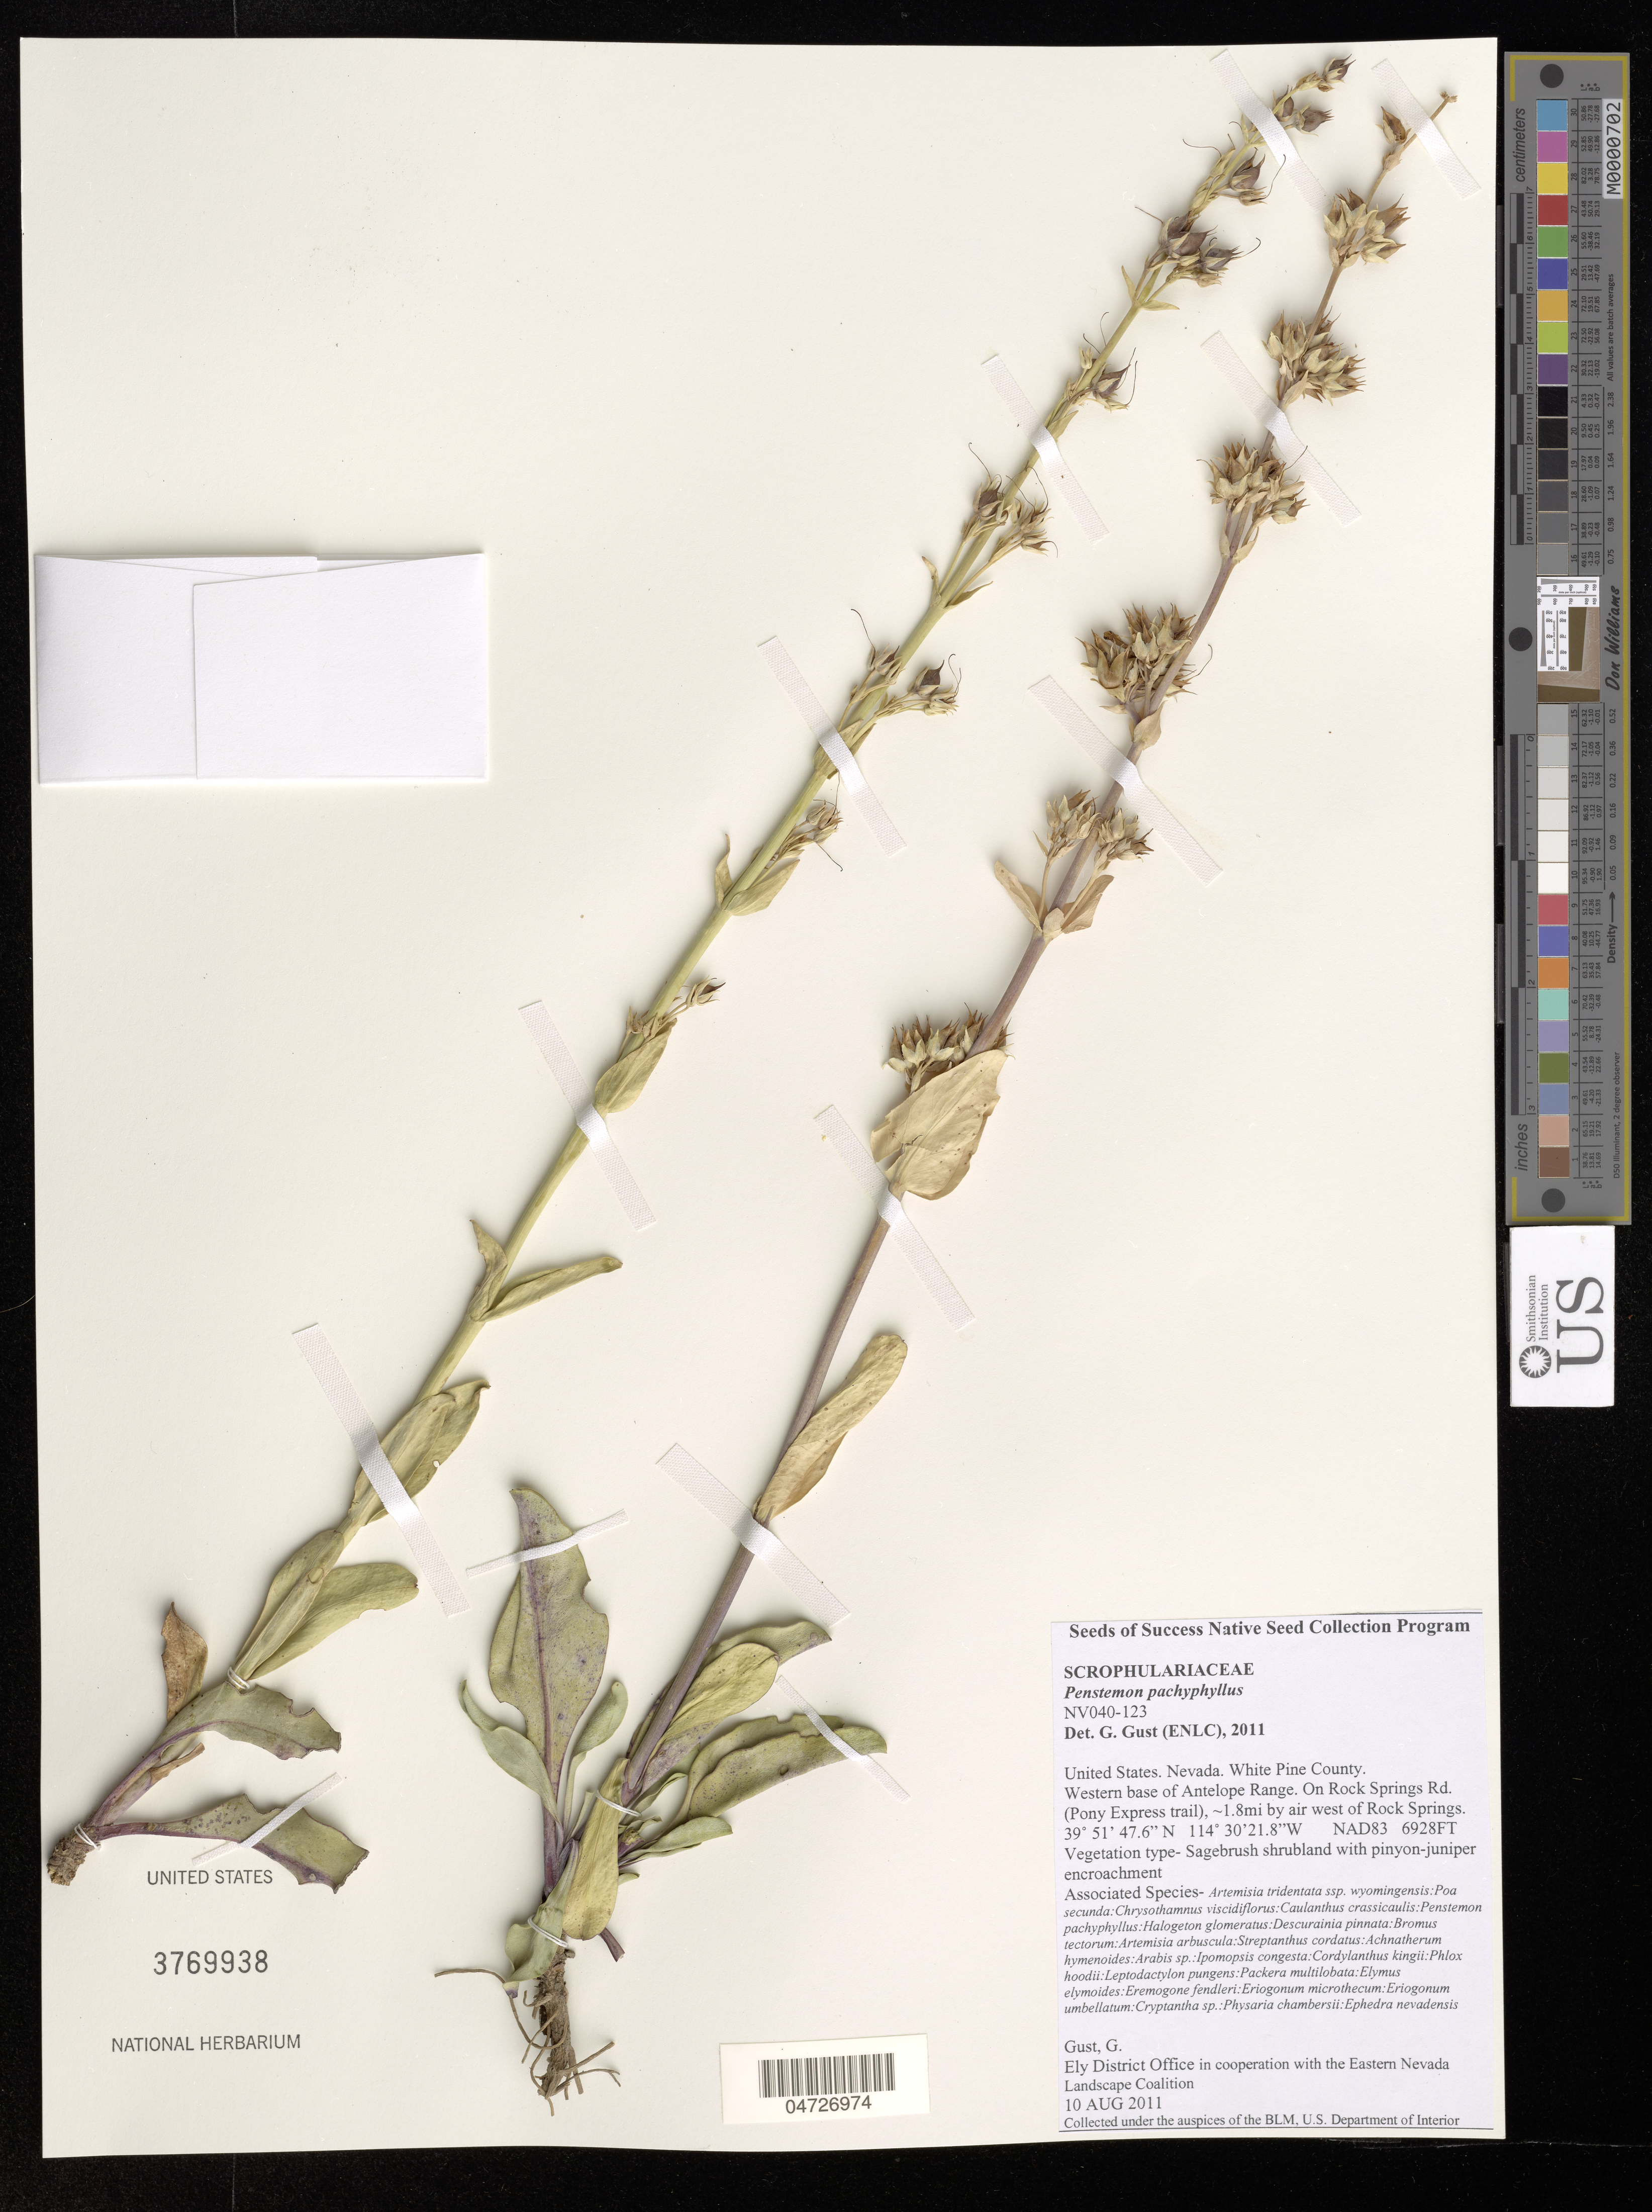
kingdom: Plantae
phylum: Tracheophyta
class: Magnoliopsida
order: Lamiales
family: Plantaginaceae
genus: Penstemon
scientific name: Penstemon pachyphyllus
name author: A. Gray ex Rydb.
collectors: G. Gust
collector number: NV040-123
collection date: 2011-08-10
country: United States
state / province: Nevada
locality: White Pine County. Western base of Antelope Range. On Rock Springs Rd. (Pony Express trail), ~1.8mi by air west of Rock Springs.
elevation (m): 2112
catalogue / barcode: US 3769938